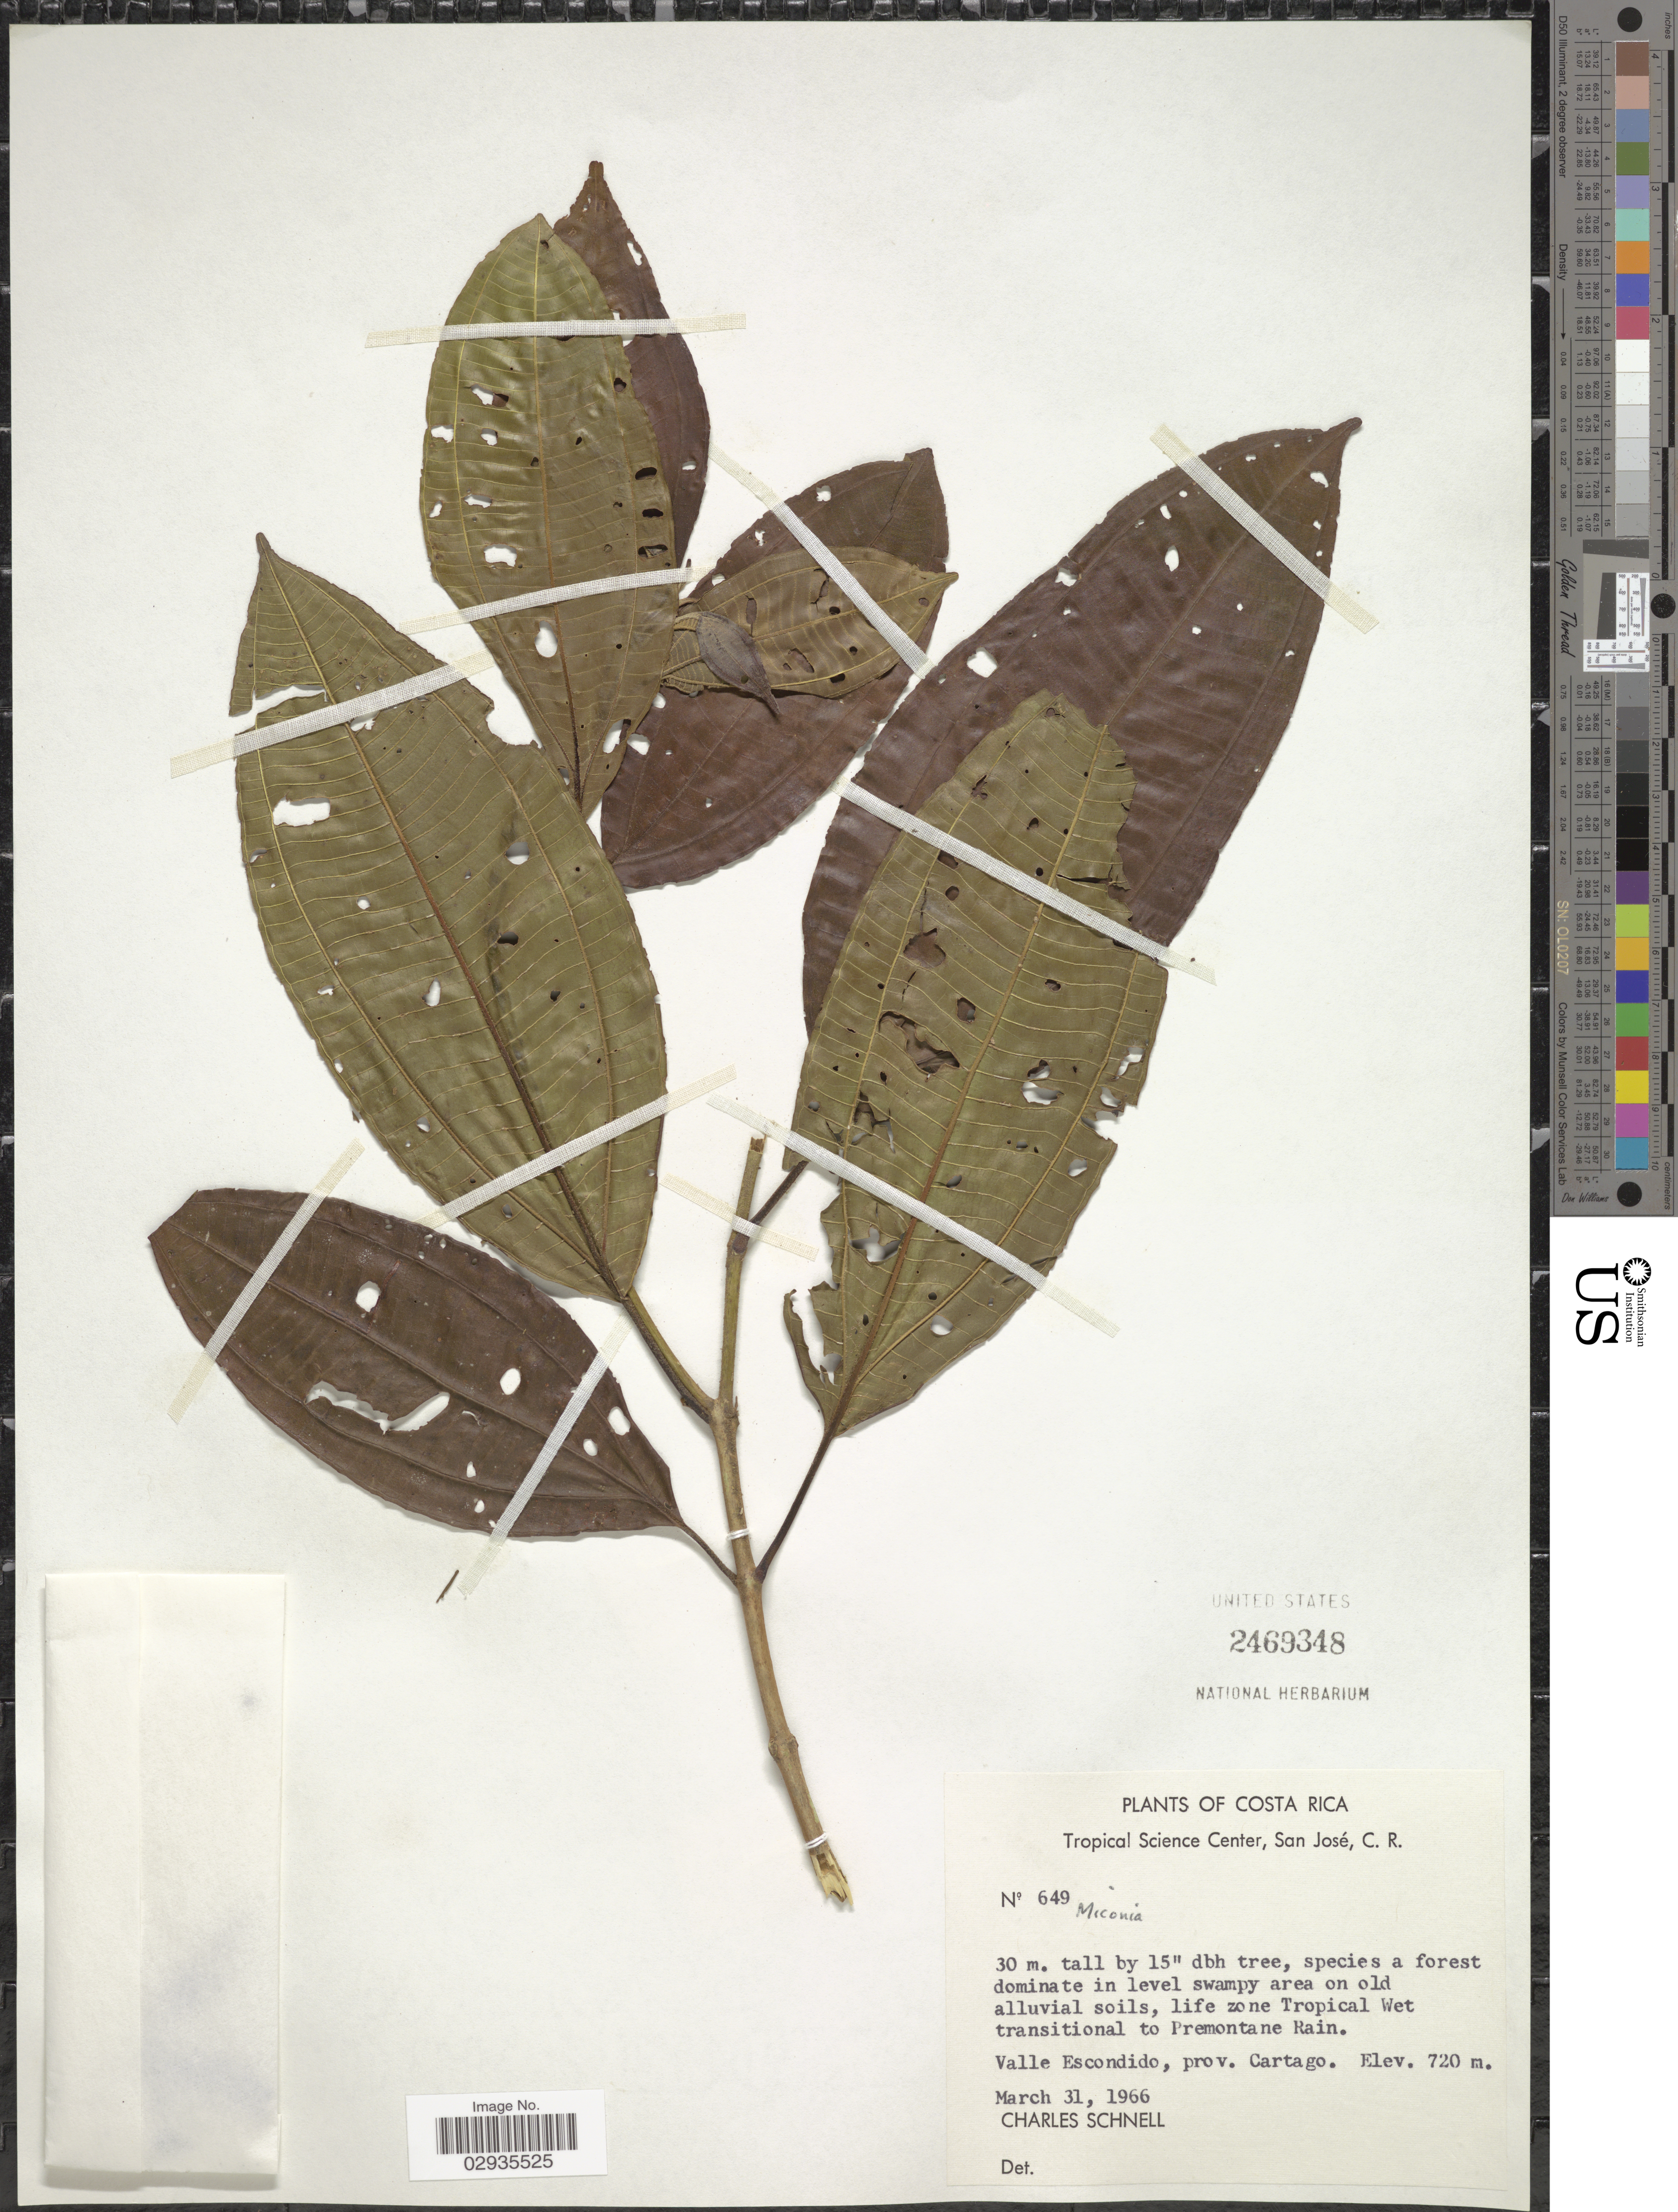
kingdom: Plantae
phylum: Tracheophyta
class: Magnoliopsida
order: Myrtales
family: Melastomataceae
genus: Miconia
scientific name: Miconia sp.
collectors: C. Schnell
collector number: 649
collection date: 1966-03-31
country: Costa Rica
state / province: Cartago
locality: Life zone Tropical Wet transitional to Premontane Rain, Valle Escondido.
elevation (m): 720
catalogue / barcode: US 2469348